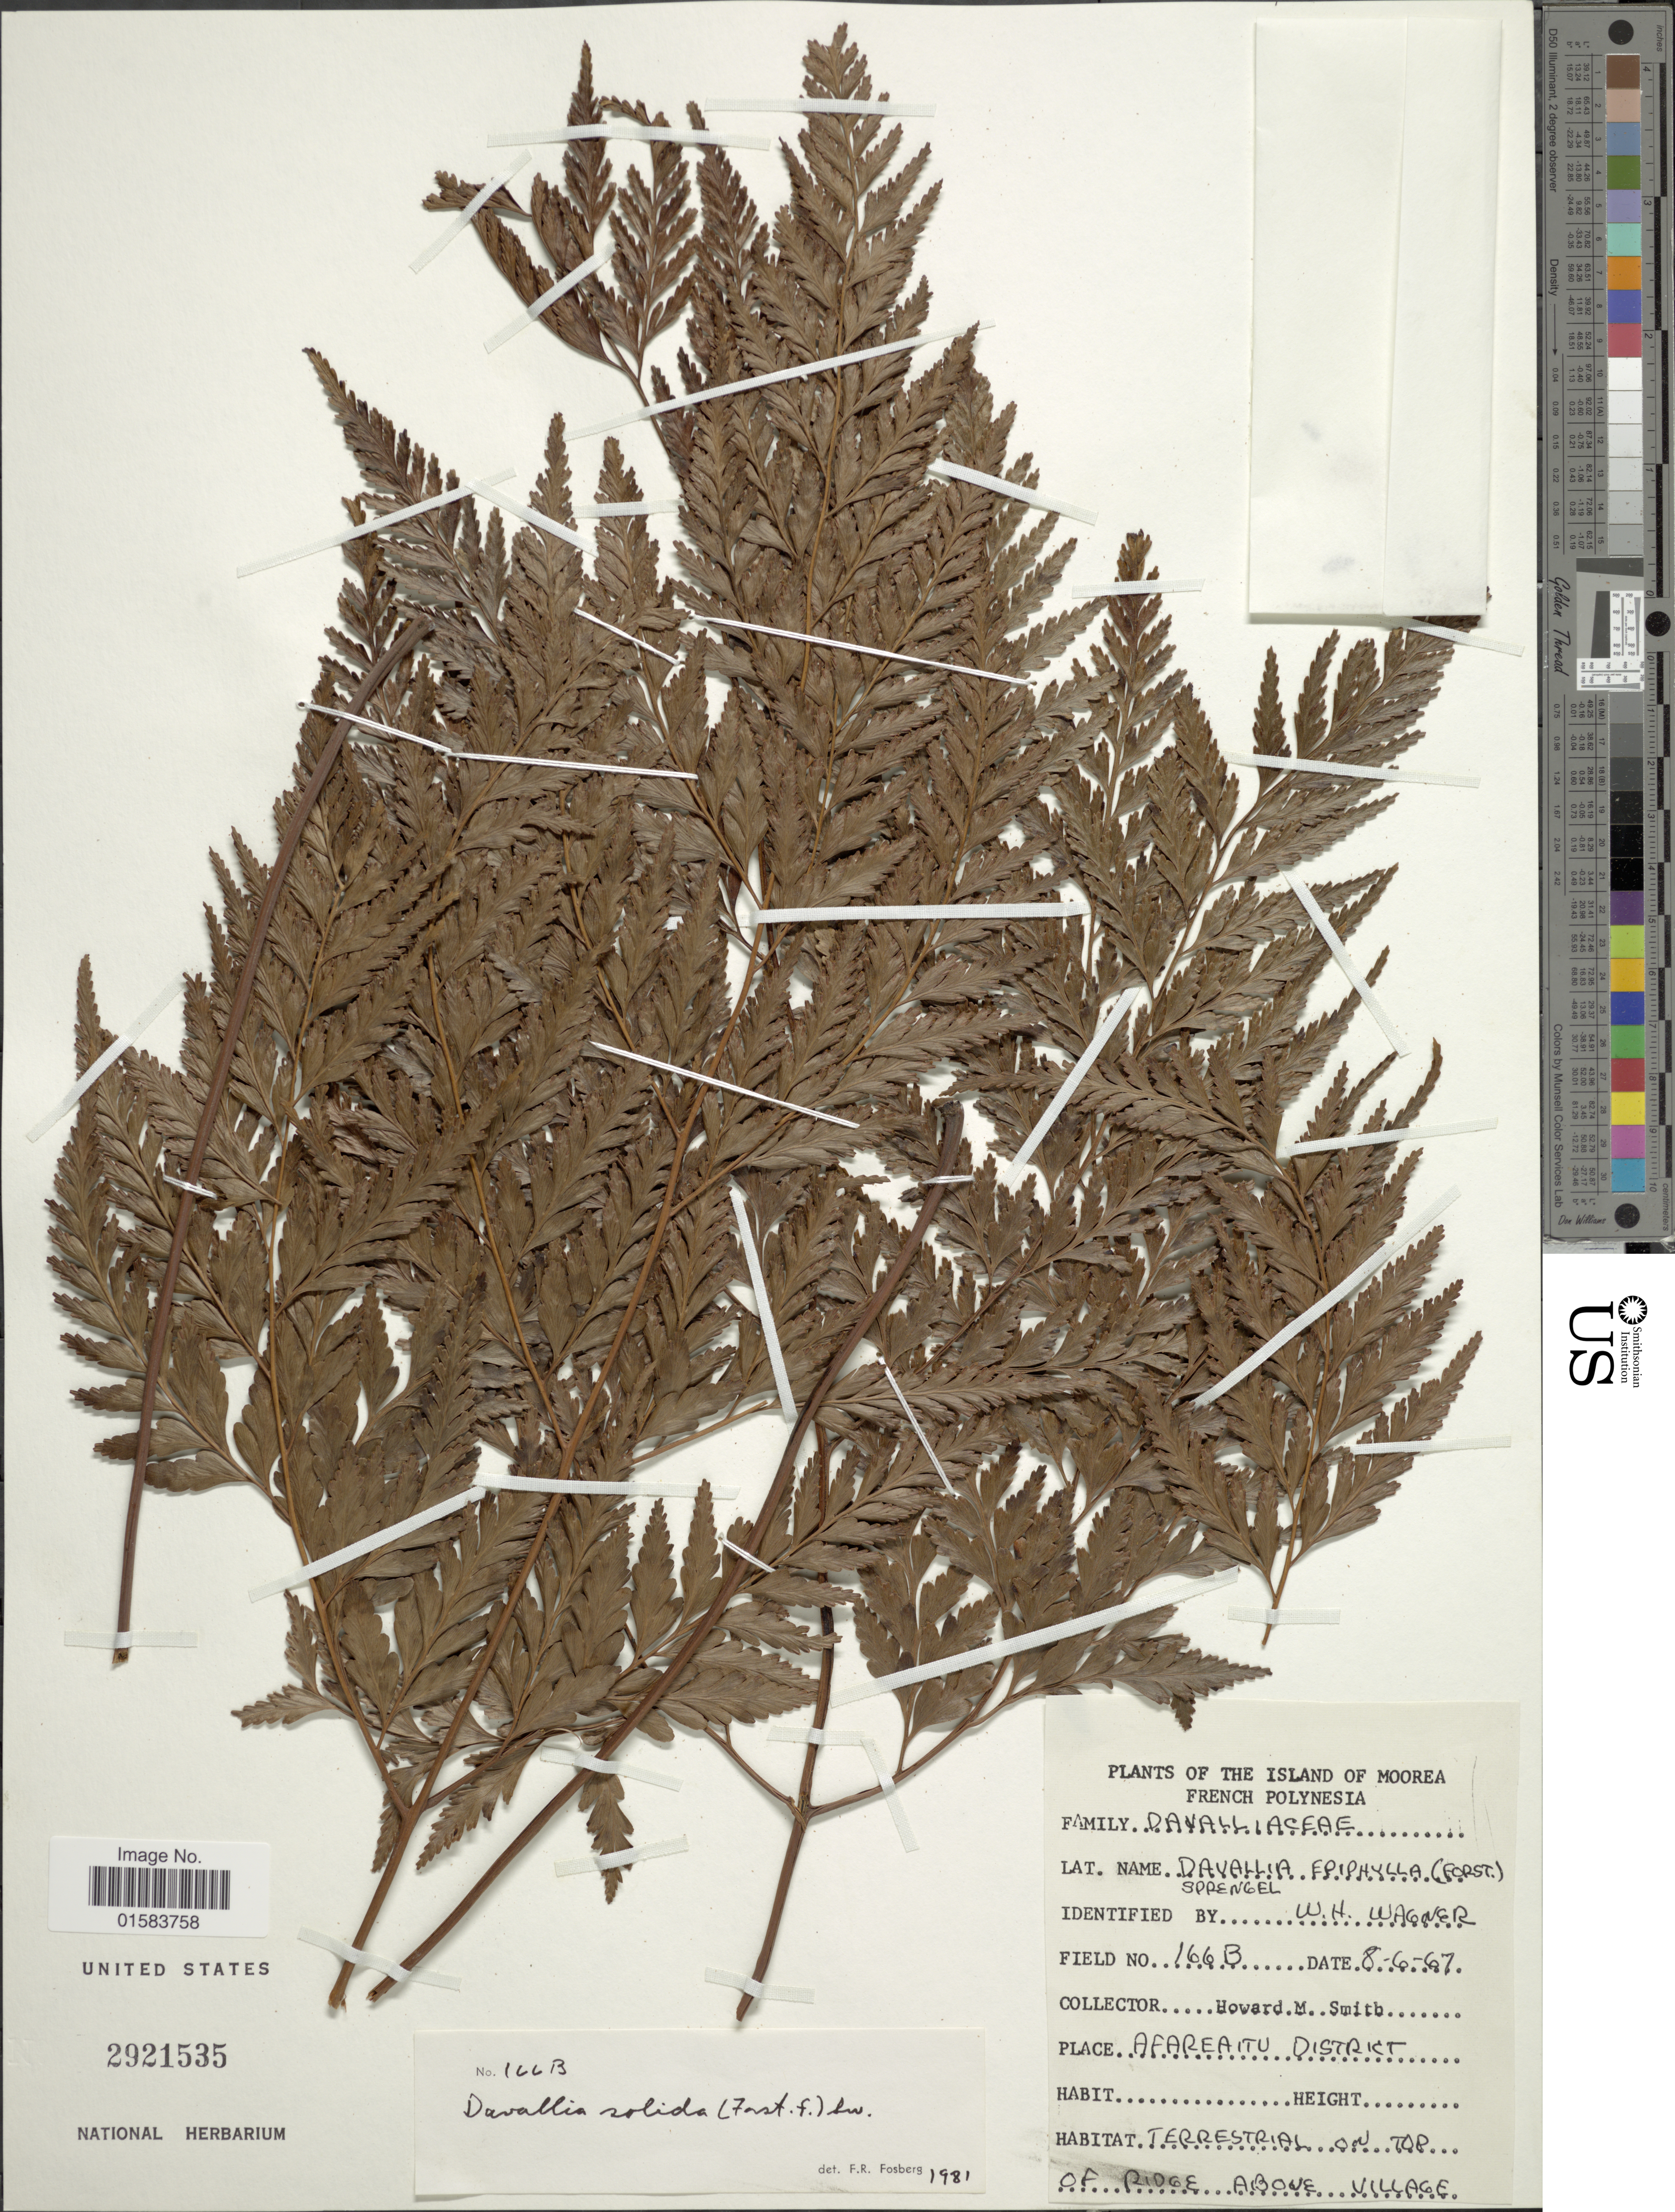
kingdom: Plantae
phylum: Tracheophyta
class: Polypodiopsida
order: Polypodiales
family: Davalliaceae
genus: Davallia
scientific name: Davallia solida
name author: (G. Forst.) Sw.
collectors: H. M. Smith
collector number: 166B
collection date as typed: Transcribed d/m/y: 8/6/67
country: French Polynesia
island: Moorea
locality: Island of Moorea, Afareaitu District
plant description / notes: No edit to precise locality needed. 11/16/20 poindextere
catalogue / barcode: US 2921535